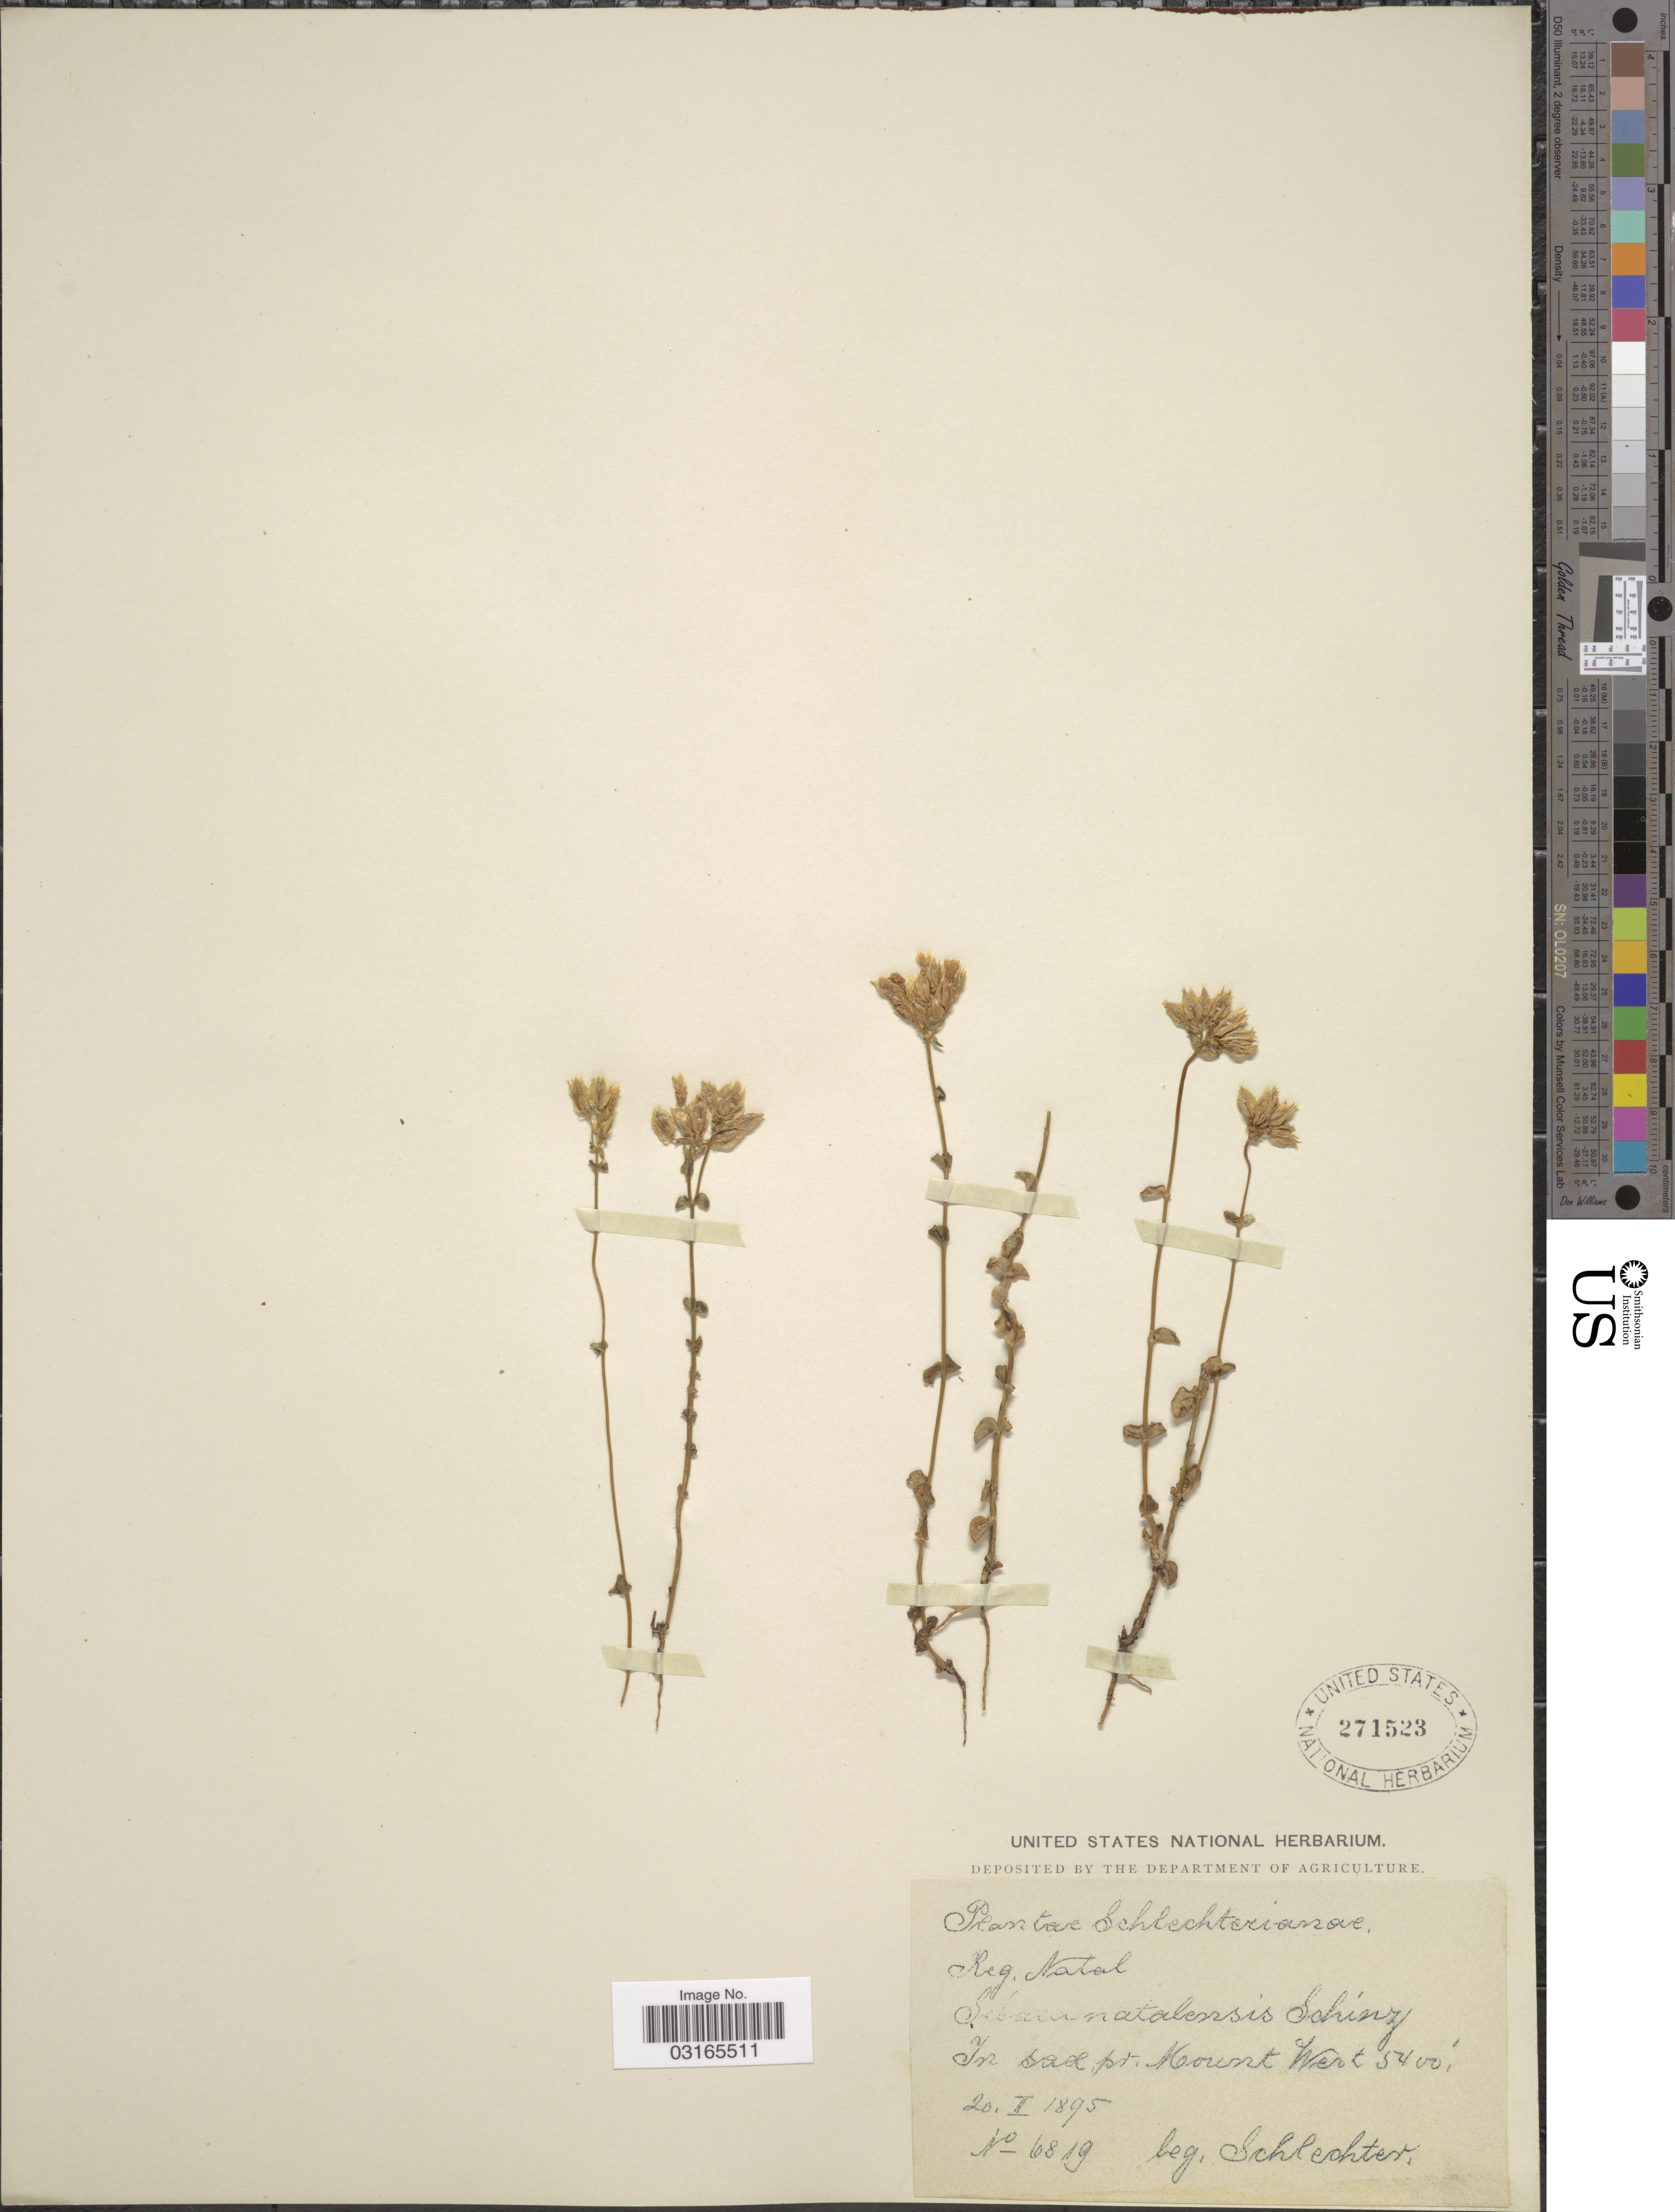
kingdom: Plantae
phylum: Tracheophyta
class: Magnoliopsida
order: Gentianales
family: Gentianaceae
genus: Sebaea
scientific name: Sebaea natalensis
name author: Schinz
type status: Type Collection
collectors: Schlechter, --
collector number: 6819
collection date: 1895-02-20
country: South Africa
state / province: KwaZulu-Natal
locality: Reg. Natal. In sax. pr. Mount West.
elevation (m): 1646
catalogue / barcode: US 271523